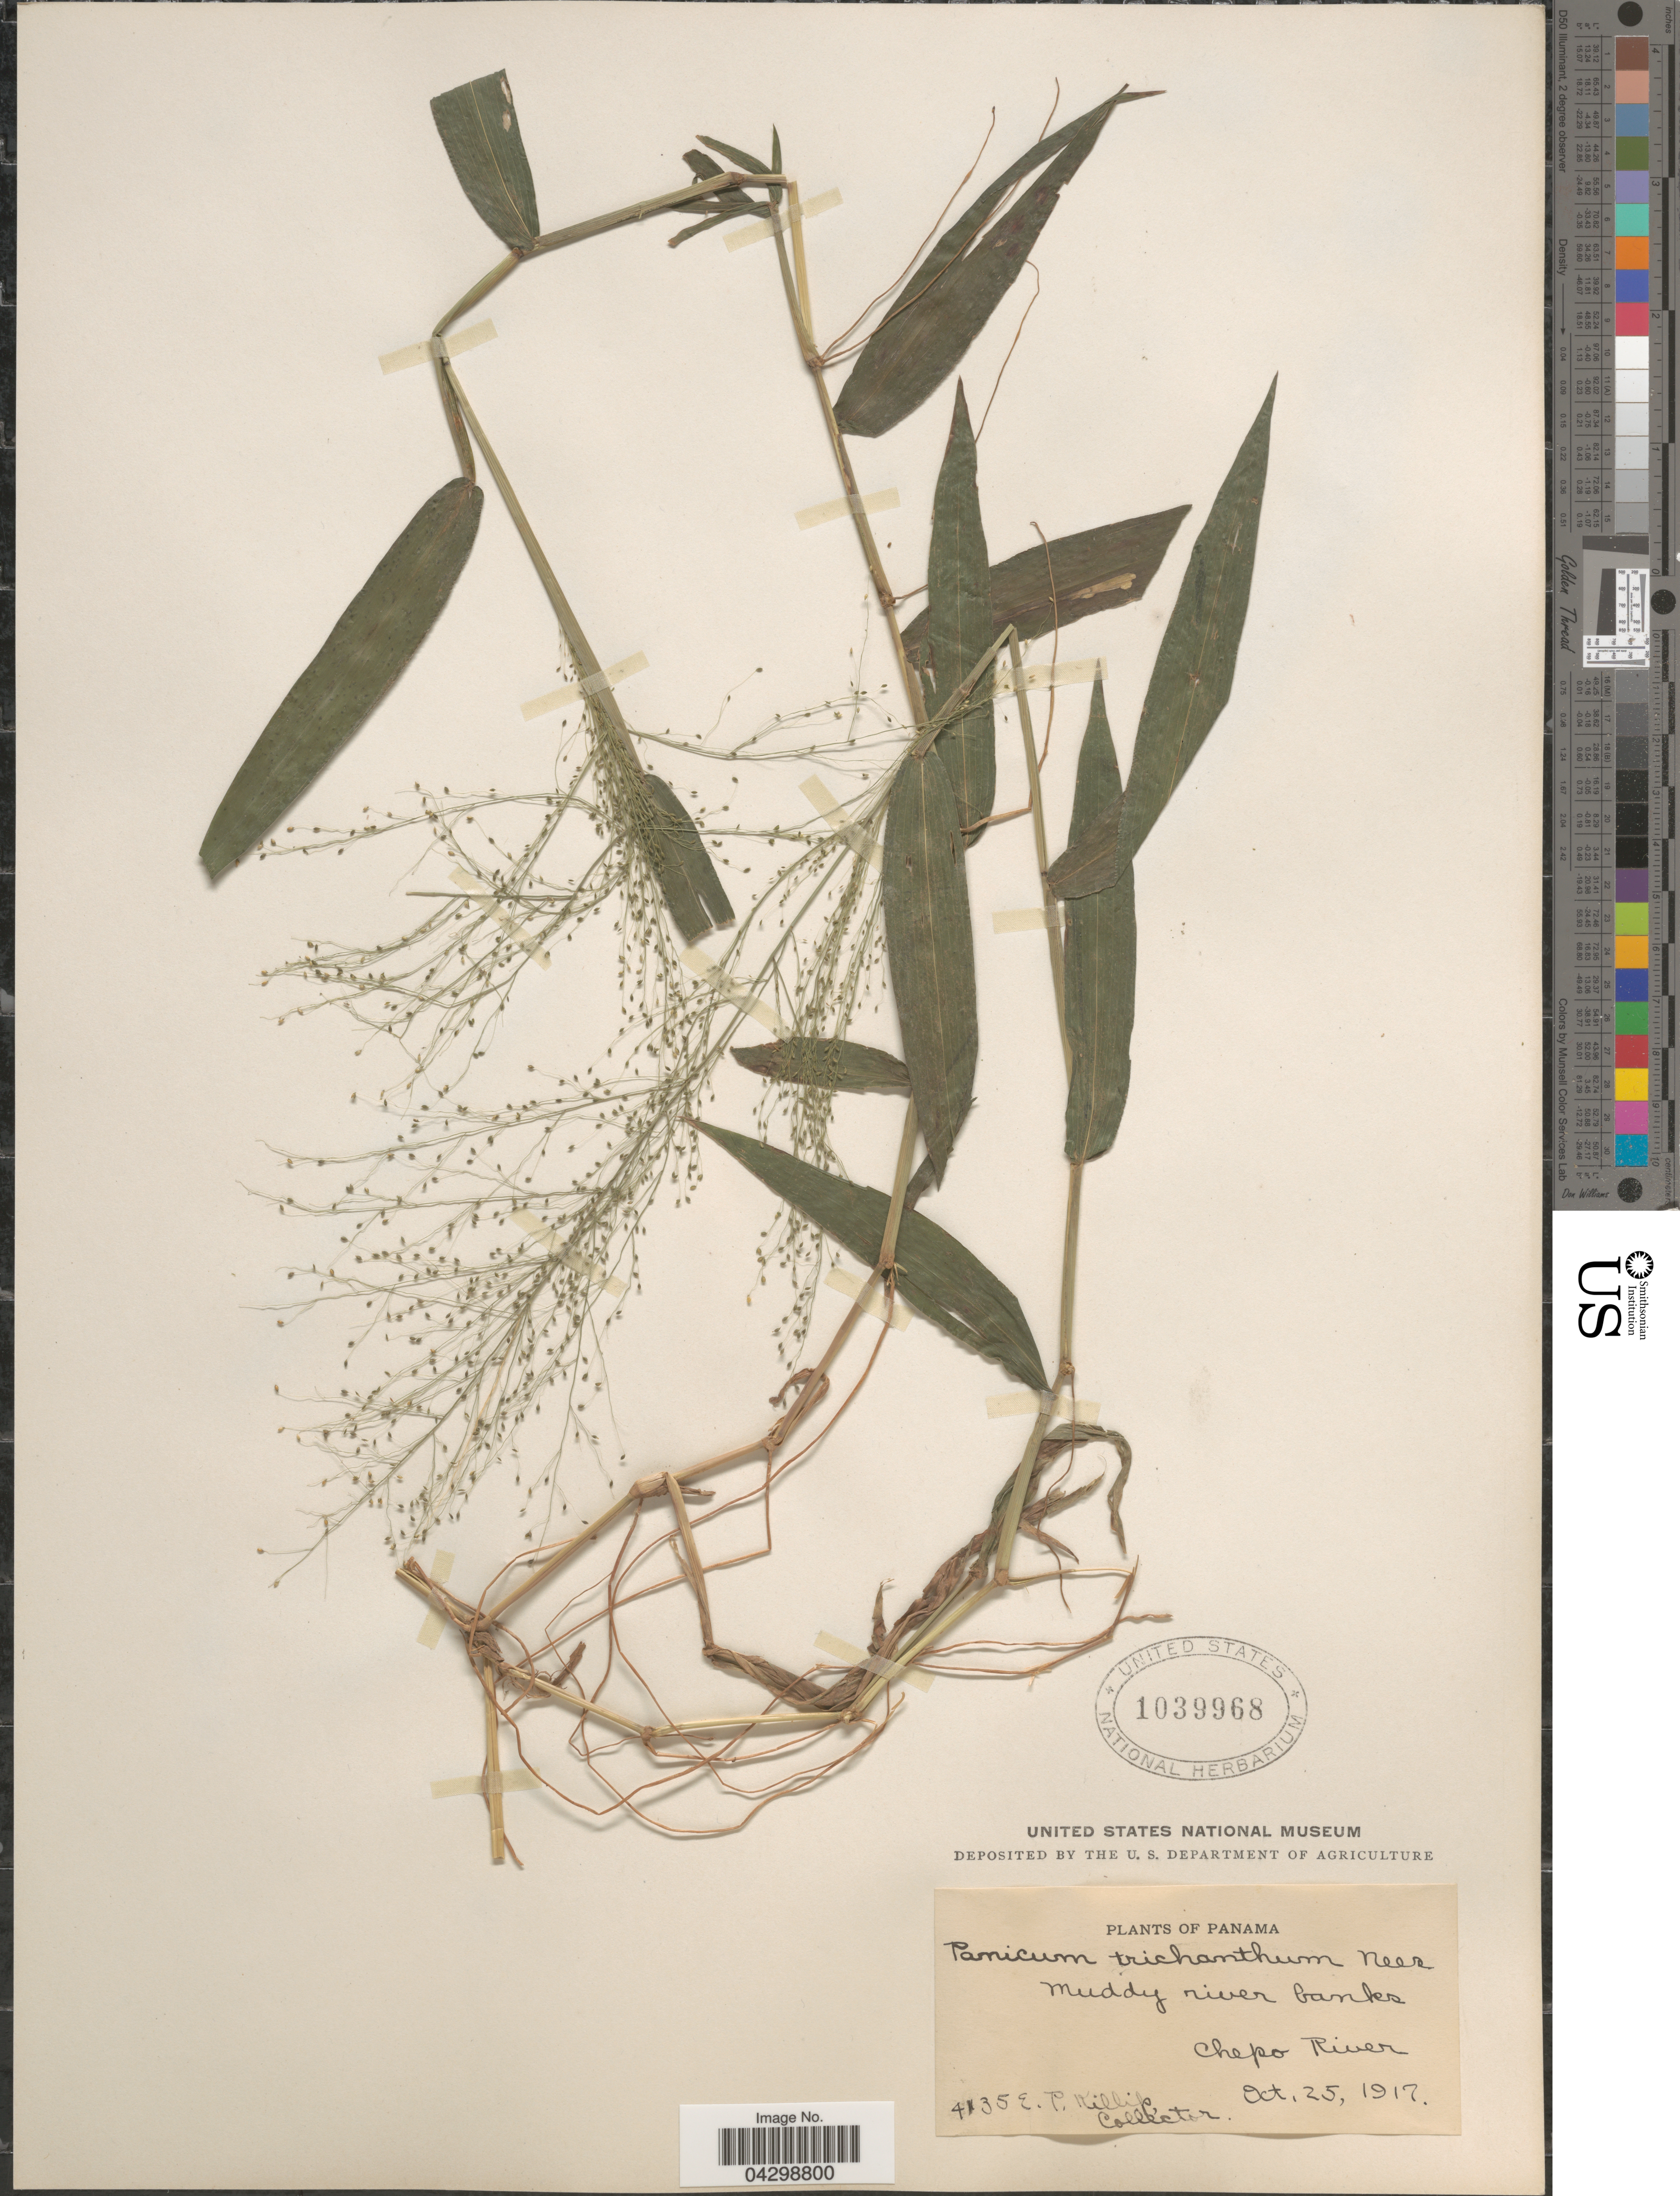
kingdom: Plantae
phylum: Tracheophyta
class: Liliopsida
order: Poales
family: Poaceae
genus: Panicum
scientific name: Panicum trichanthum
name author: Nees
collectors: E. P. Killip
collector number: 41359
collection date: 1917-10-25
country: Panama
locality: Chepo River.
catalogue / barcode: US 1039968